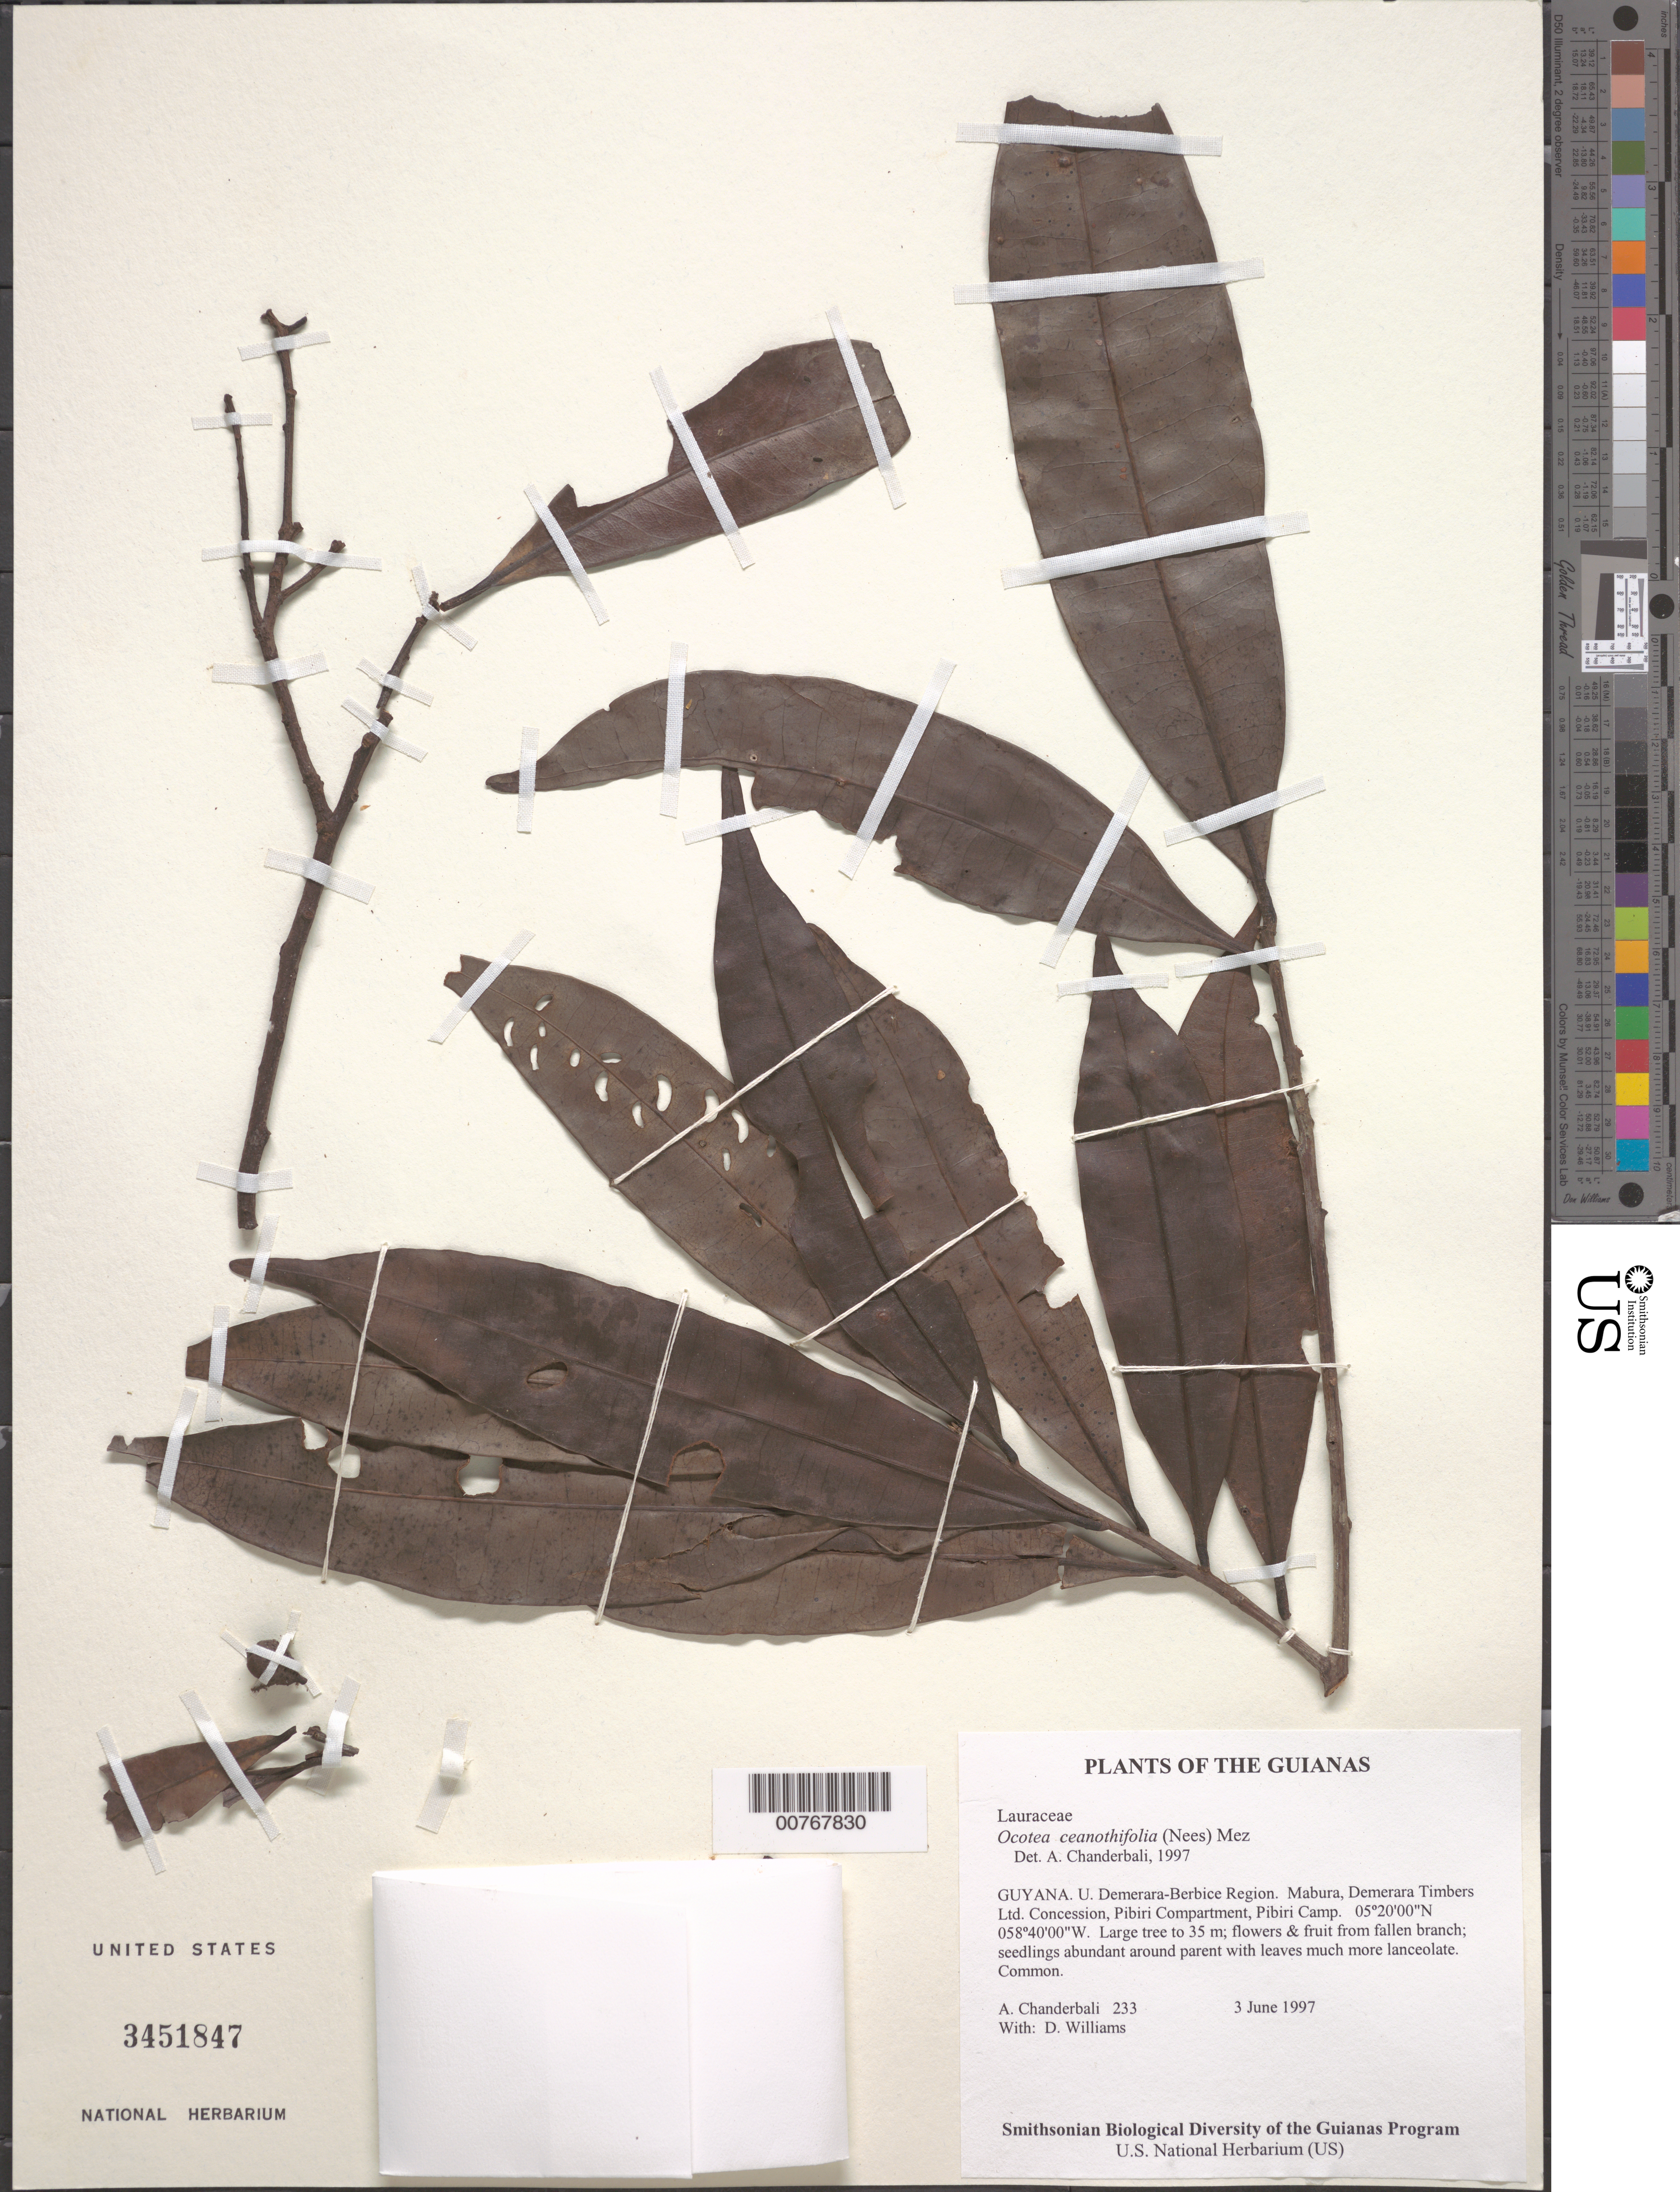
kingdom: Plantae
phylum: Tracheophyta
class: Magnoliopsida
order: Laurales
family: Lauraceae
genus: Ocotea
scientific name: Ocotea ceanothifolia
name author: (Nees) Mez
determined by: Chanderbali, Andre Shashi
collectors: A. S. Chanderbali & D. Williams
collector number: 233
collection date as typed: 3 June 1997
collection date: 1997-06-03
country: Guyana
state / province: U. Demerara-Berbice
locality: Mabura, Demerara Timbers Ltd. Concession, Pibiri Compartment, Pibiri Camp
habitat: Mixed forest on brown sand, along road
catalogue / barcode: US 3451847